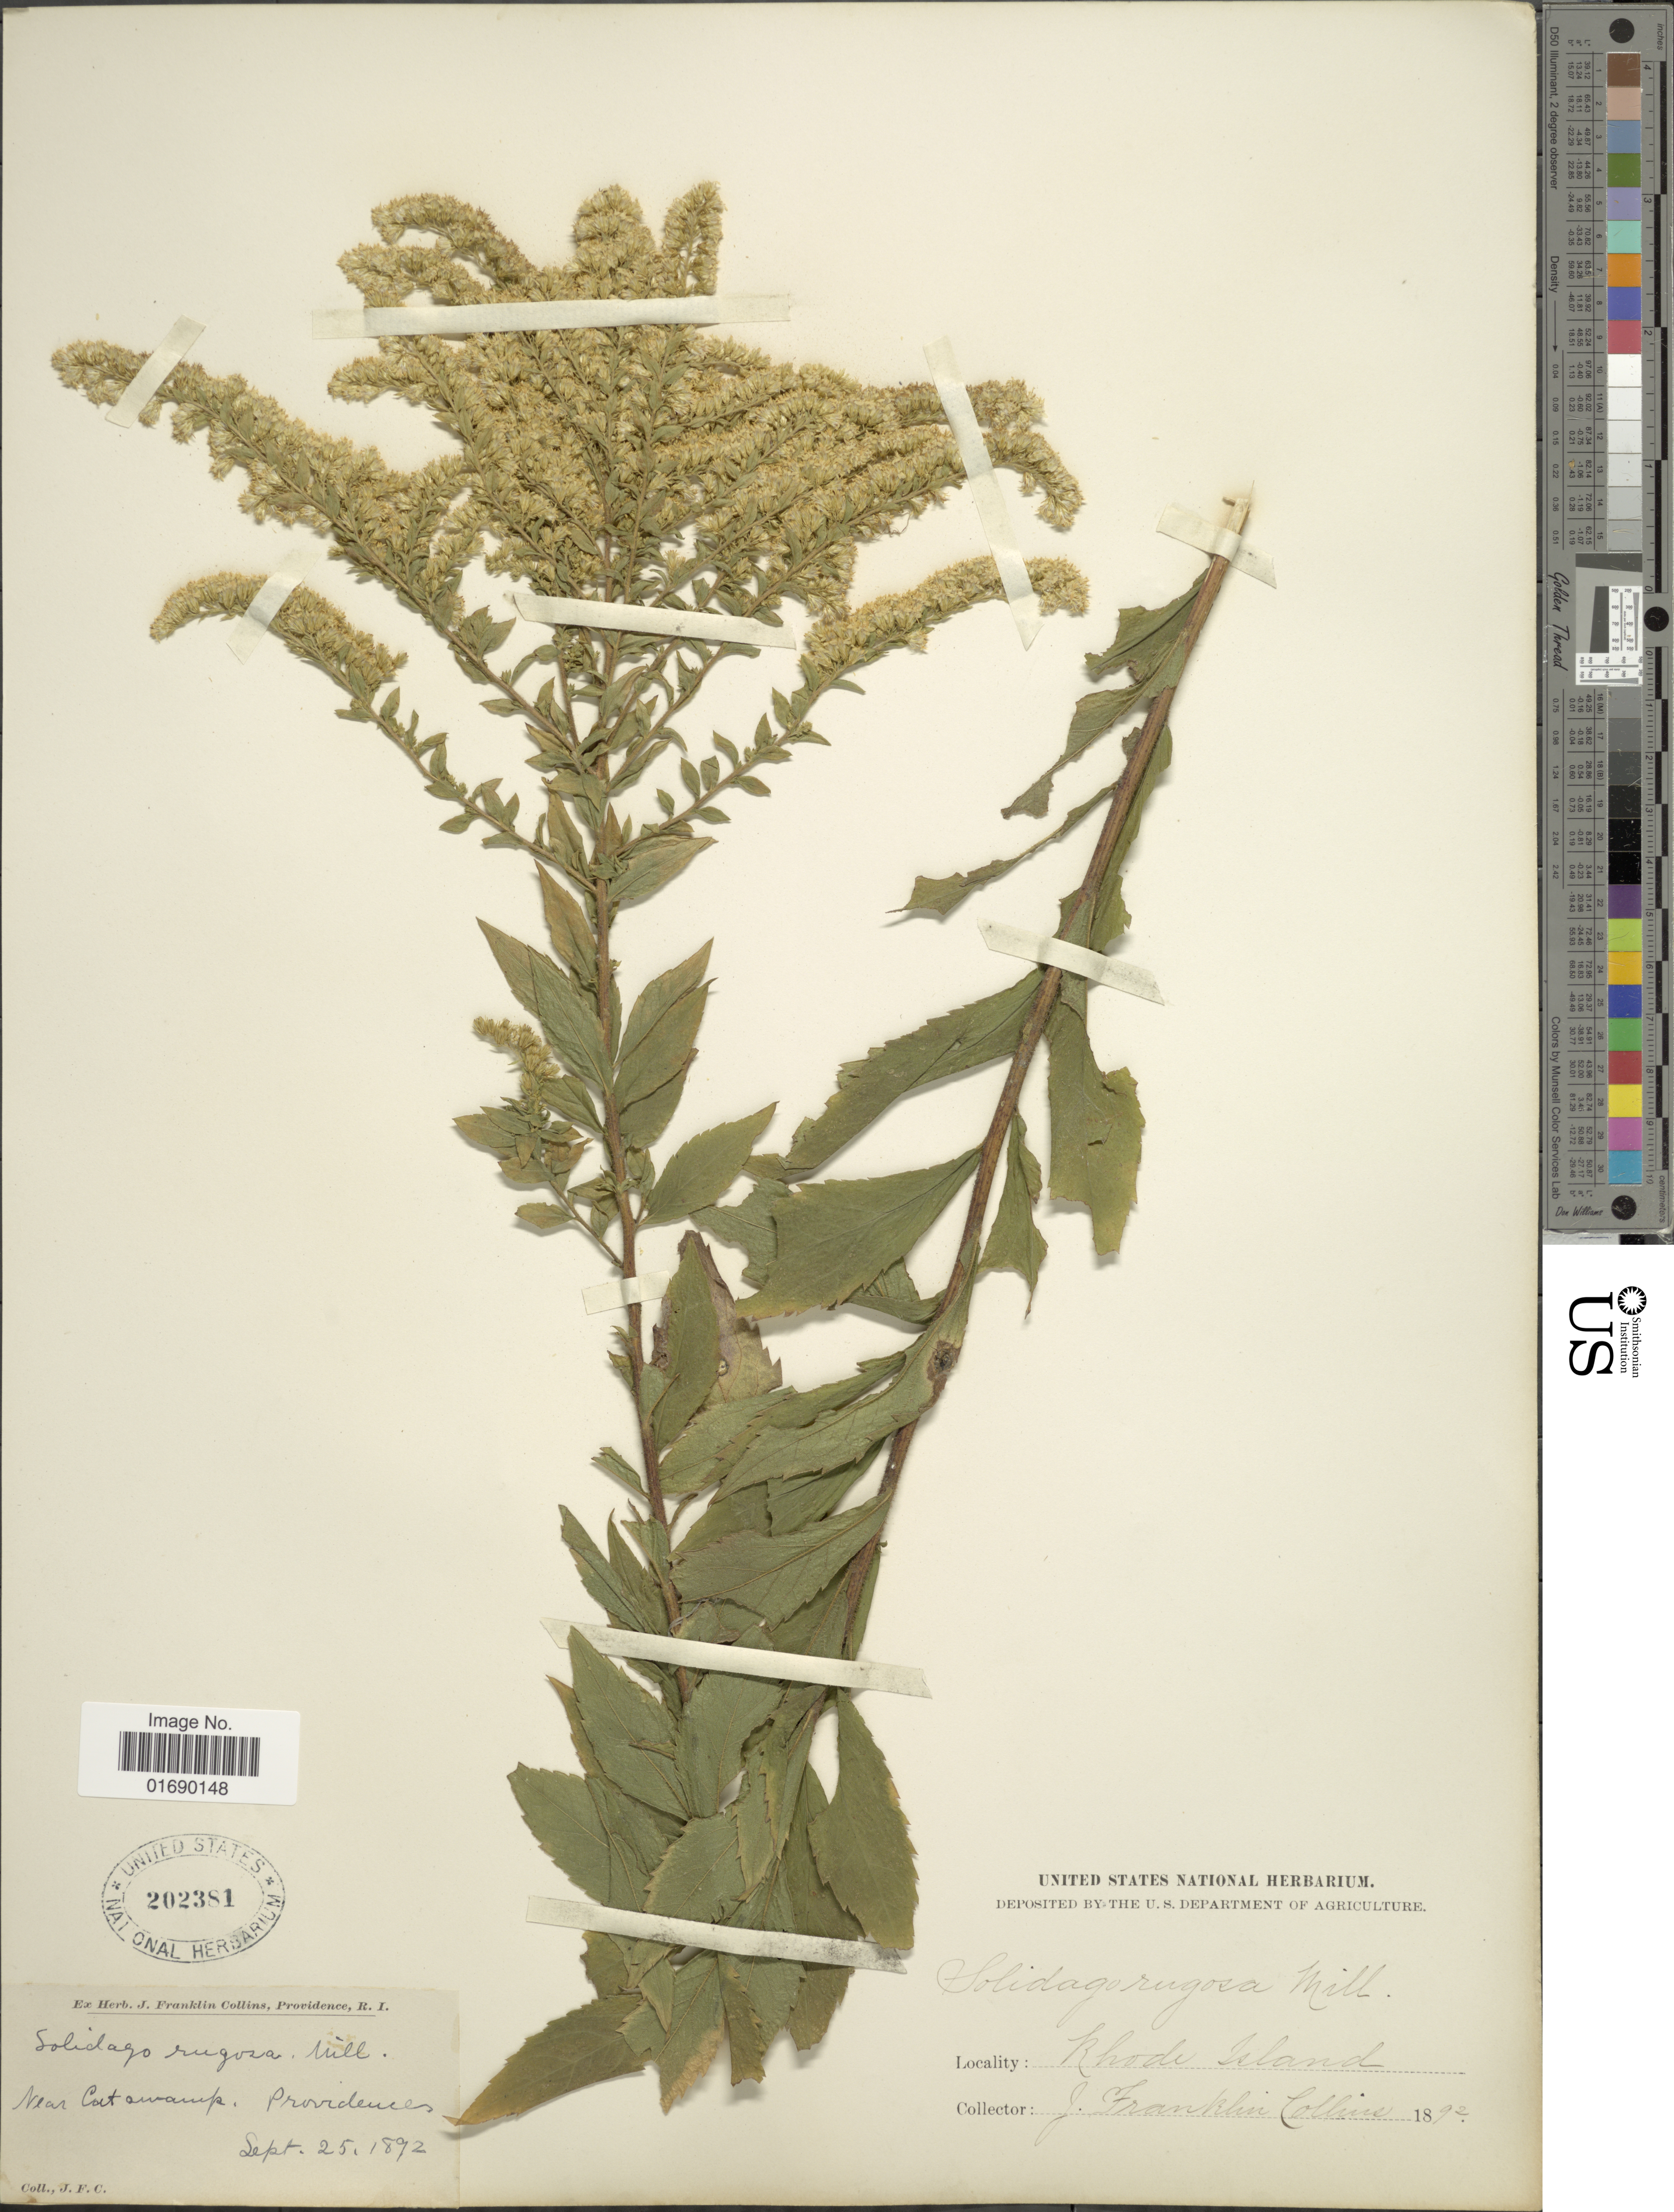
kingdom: Plantae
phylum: Tracheophyta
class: Magnoliopsida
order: Asterales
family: Asteraceae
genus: Solidago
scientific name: Solidago rugosa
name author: Mill.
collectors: J. Collins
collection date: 1892-09-25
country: United States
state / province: Rhode Island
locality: Near Cat swamp, Providences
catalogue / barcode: US 202381